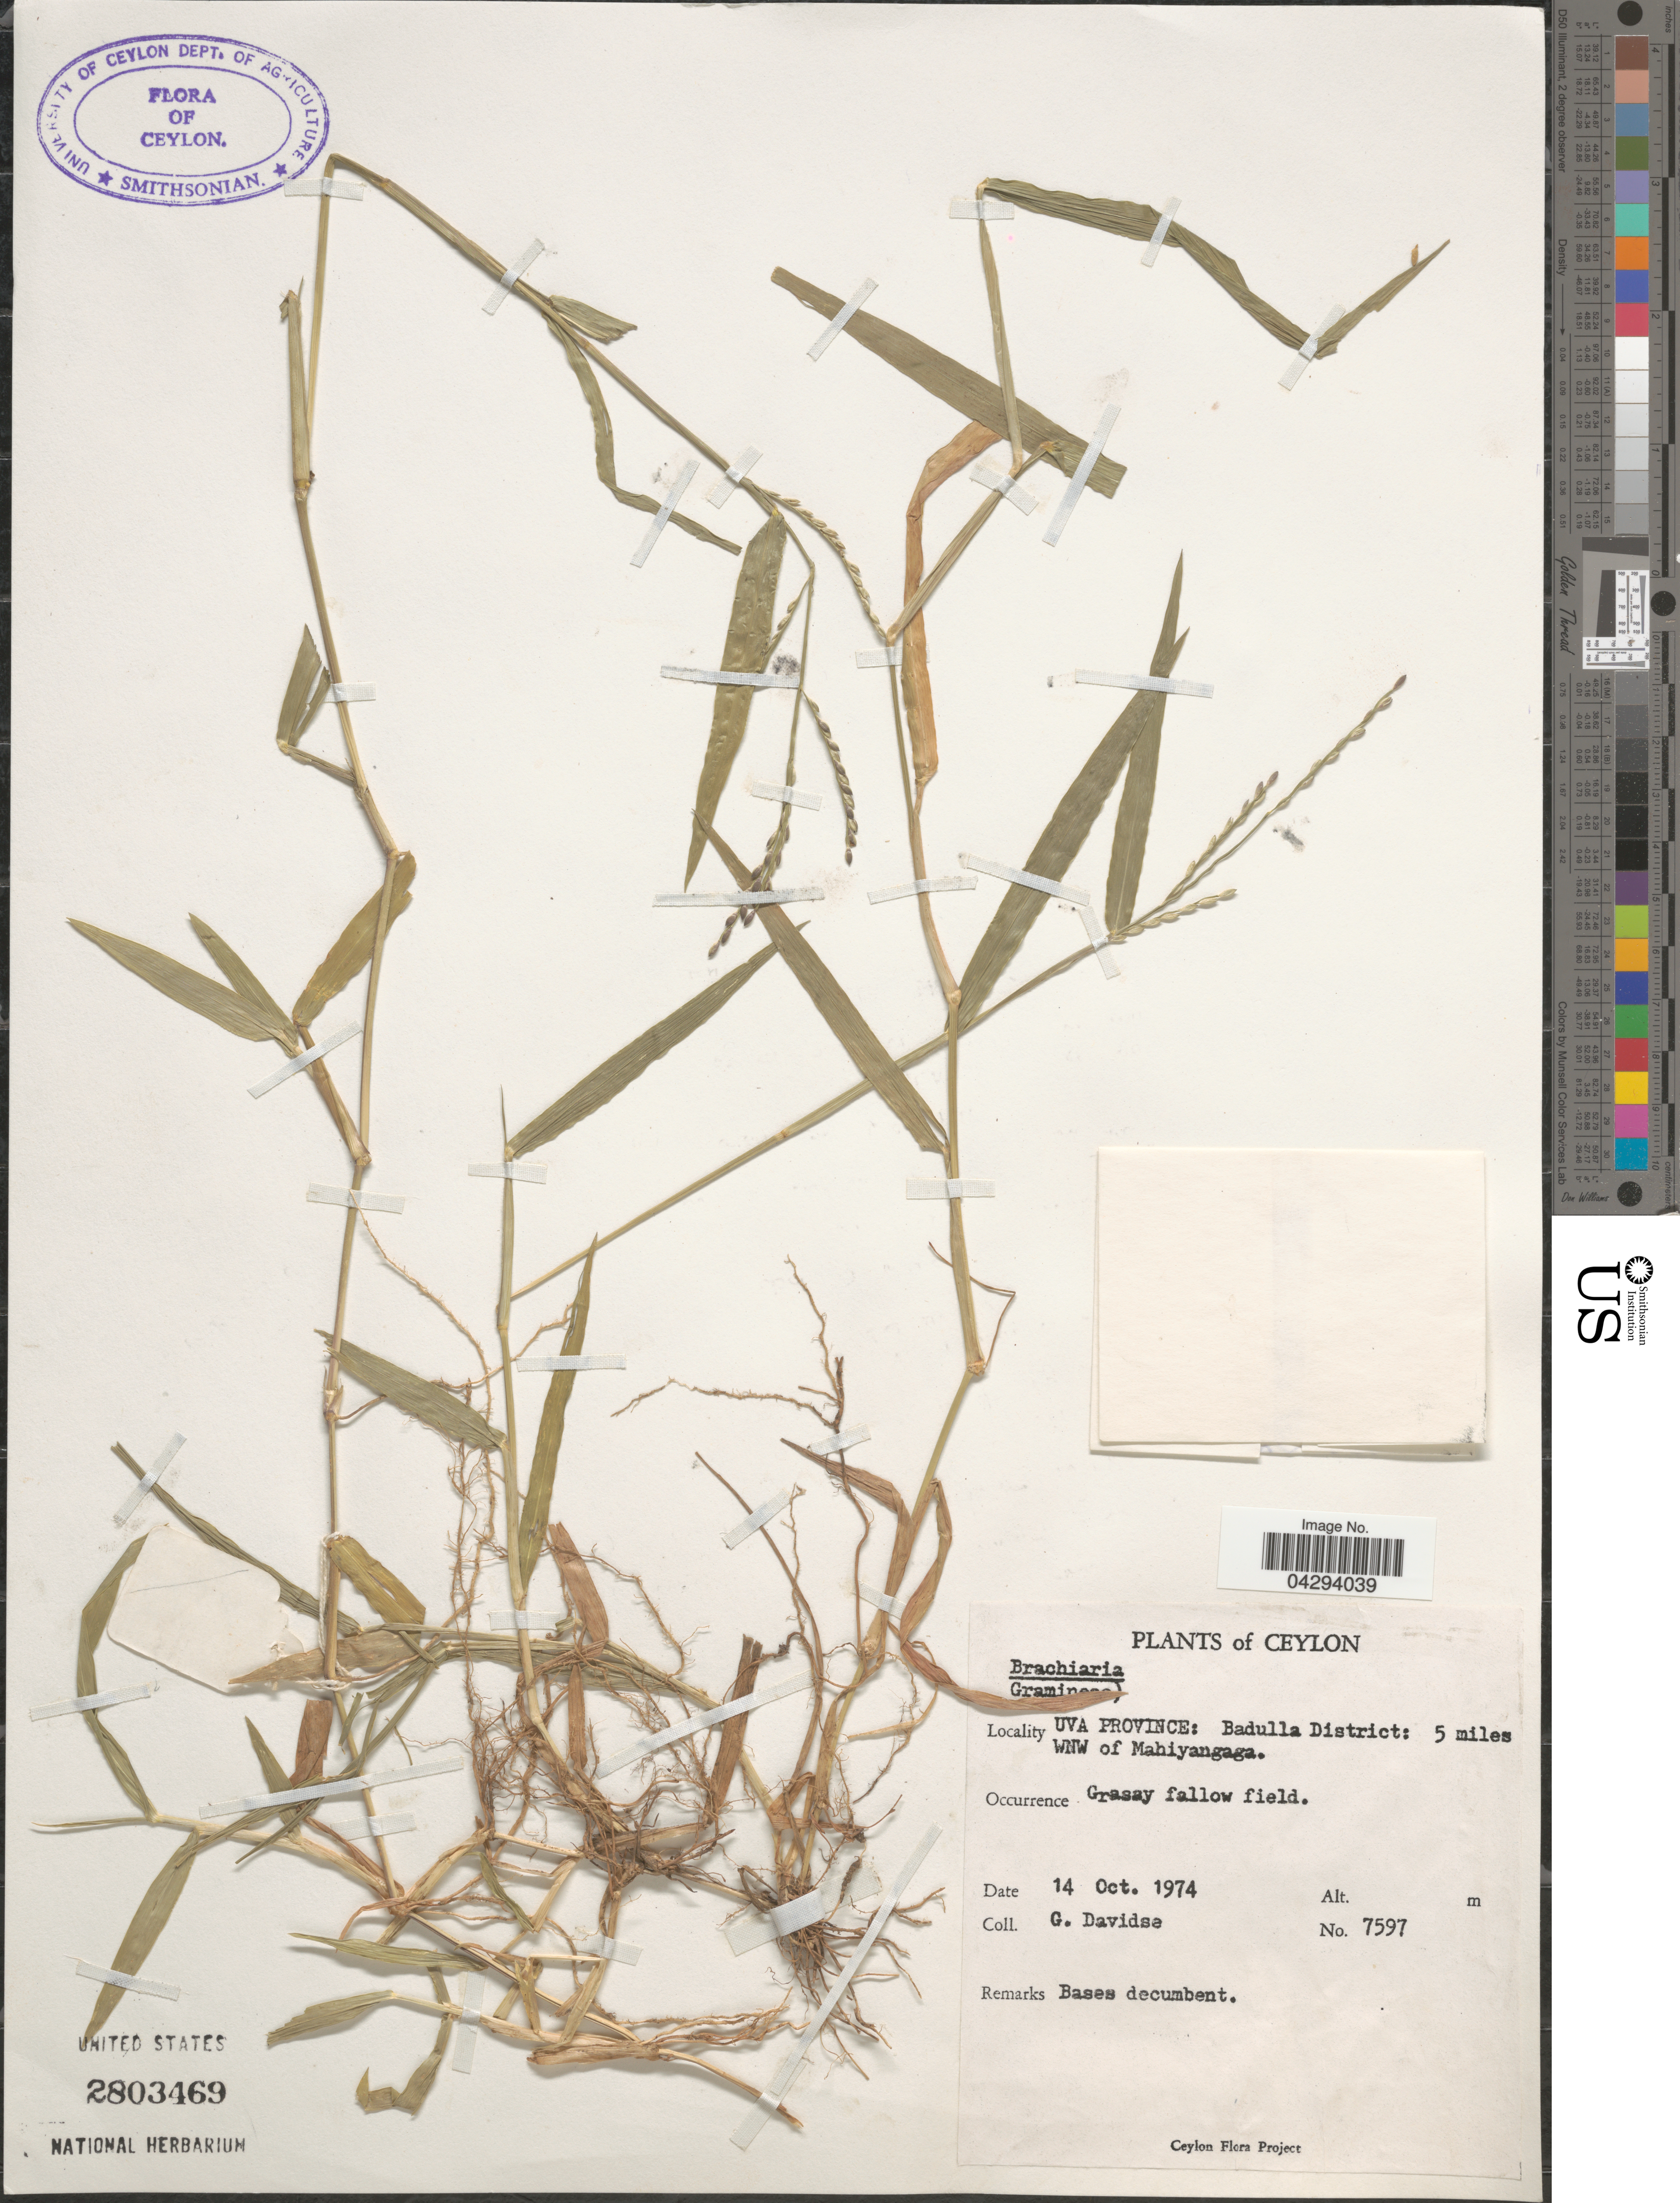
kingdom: Plantae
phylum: Tracheophyta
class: Liliopsida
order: Poales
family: Poaceae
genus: Urochloa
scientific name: Urochloa sp.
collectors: G. Davidse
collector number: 7597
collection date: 1974-10-14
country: Sri Lanka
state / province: Uva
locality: Ceylon. Badulla District: 5 miles WNW of Mahiyangaga.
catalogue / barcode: US 2803469